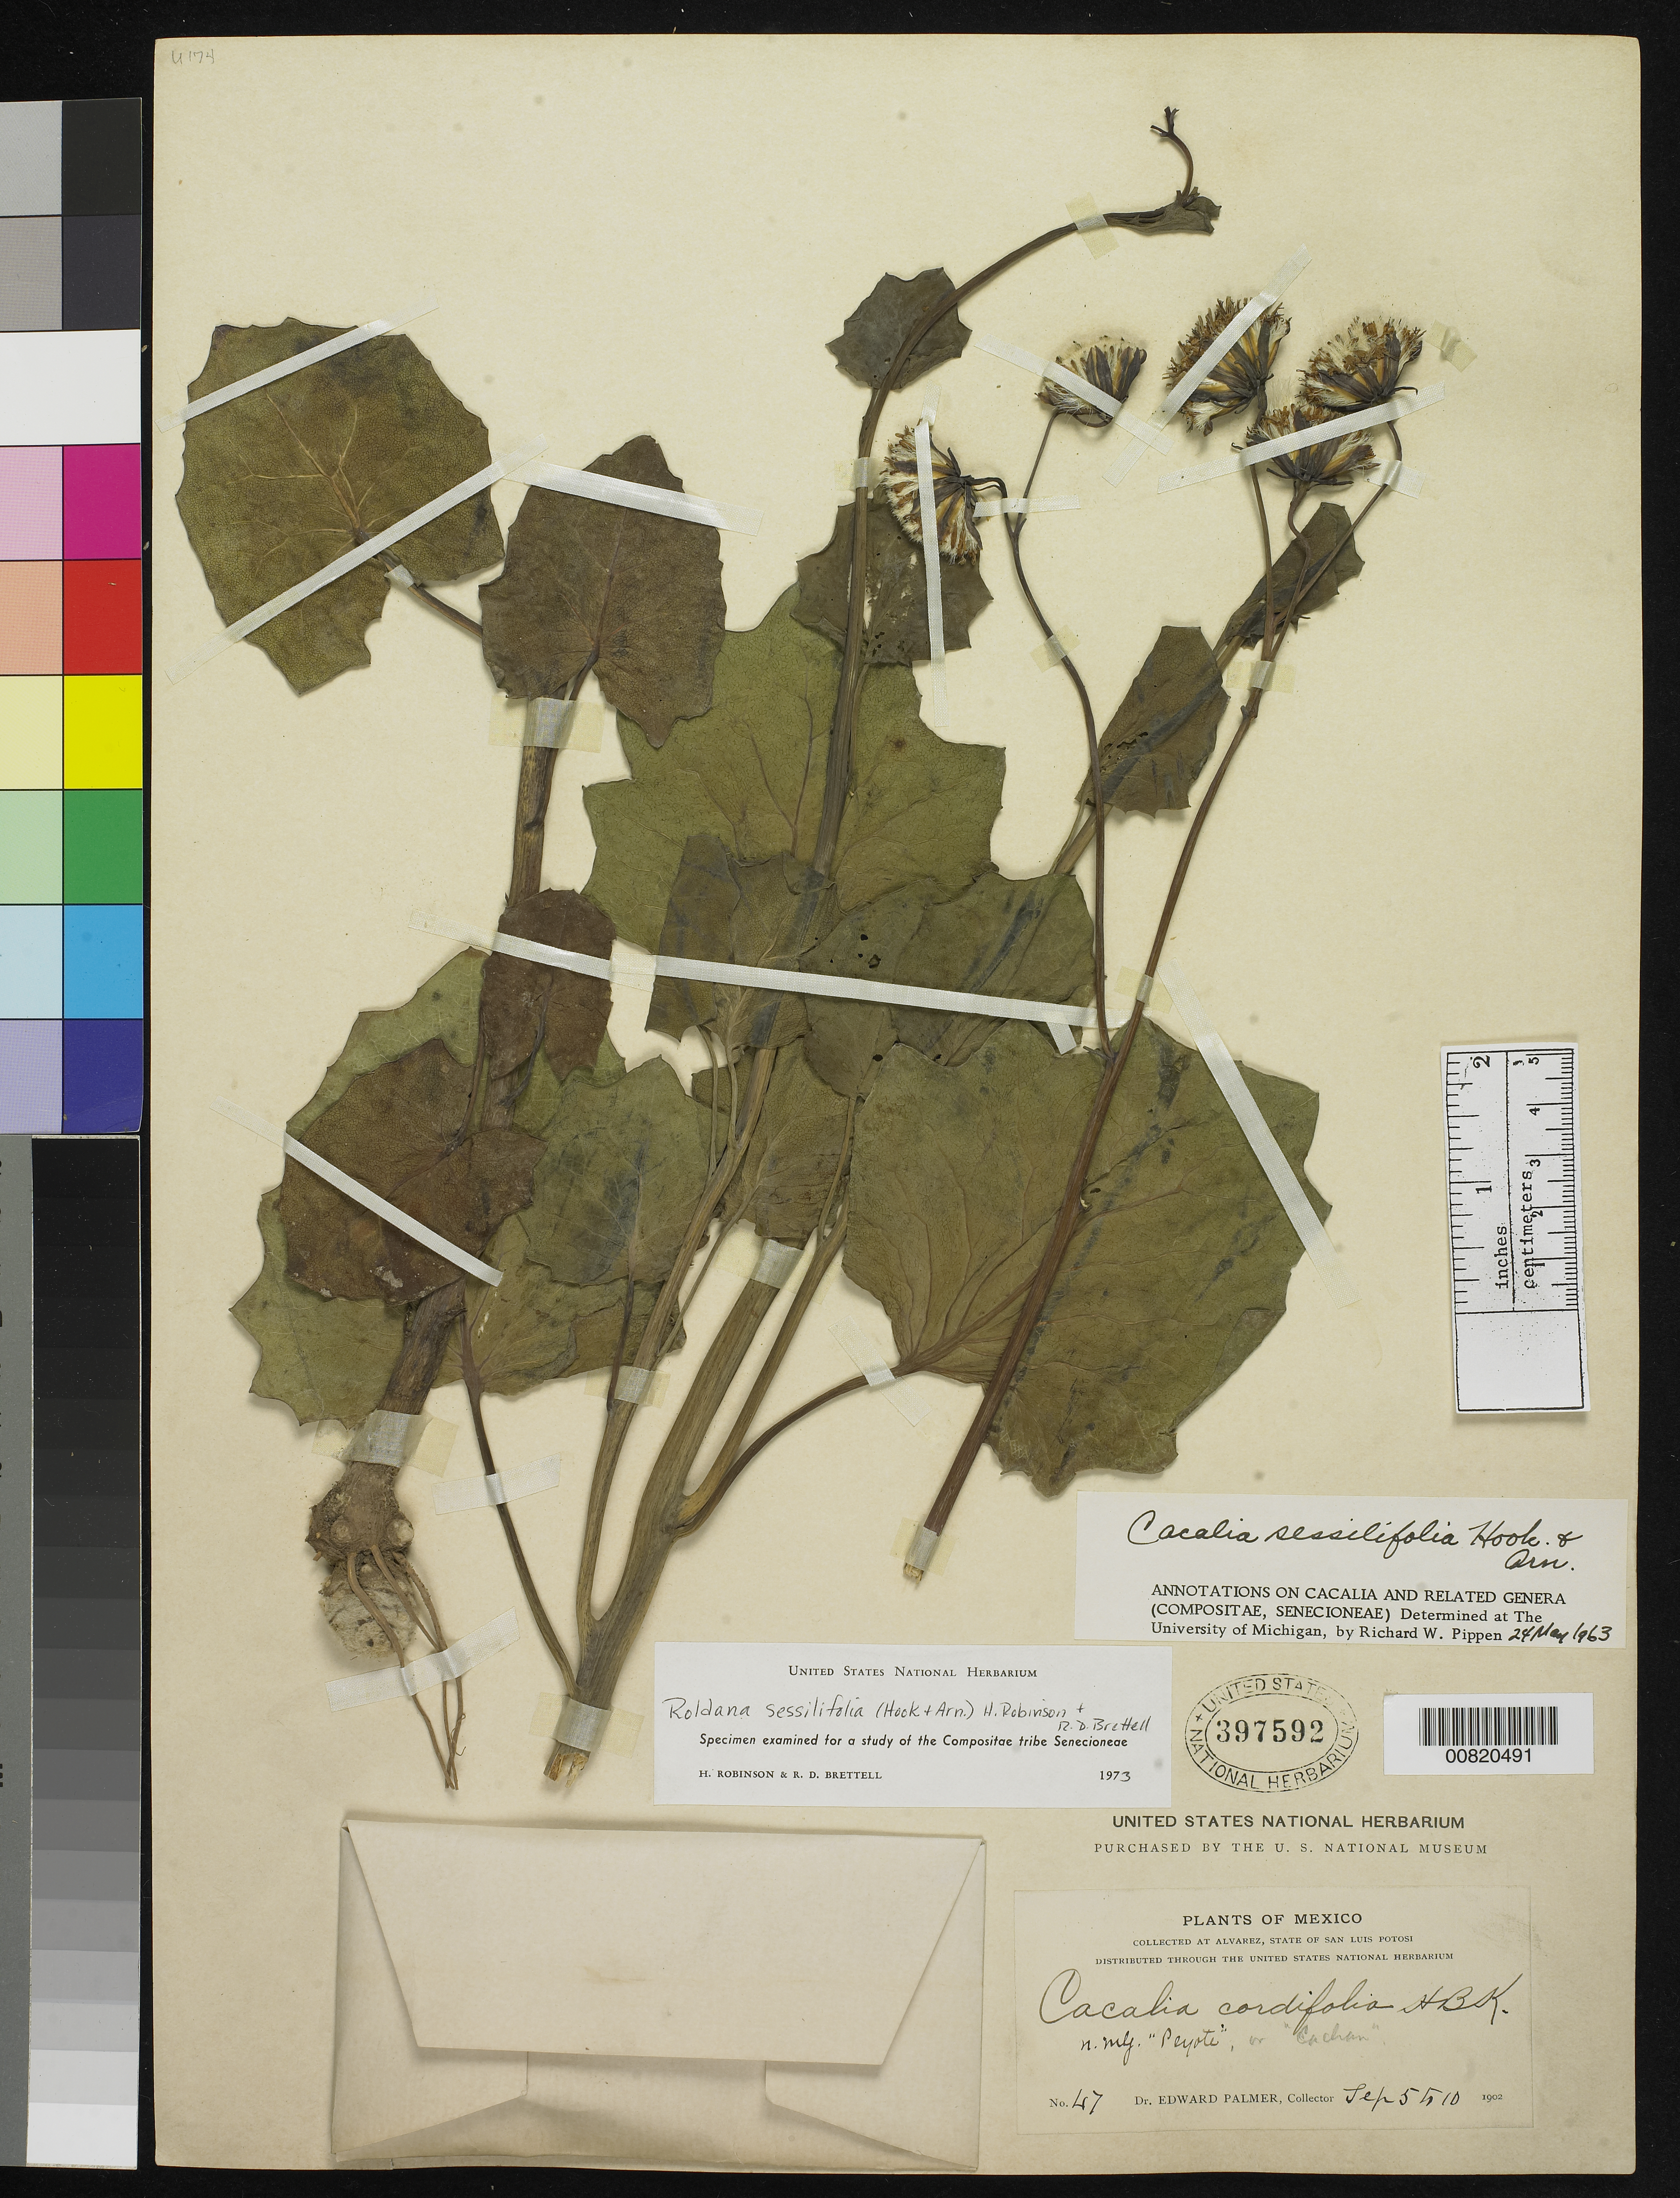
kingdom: Plantae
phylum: Tracheophyta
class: Magnoliopsida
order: Asterales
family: Asteraceae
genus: Roldana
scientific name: Roldana sessilifolia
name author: (Hook.) H. Rob. & Brettell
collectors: E. Palmer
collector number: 47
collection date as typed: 05 Sep 1902 to 10 Sep 1902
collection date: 1902-09-05/1902-09-10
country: Mexico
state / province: San Luis Potosí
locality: Alvarez, San Luis Potosí.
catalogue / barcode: US 397592